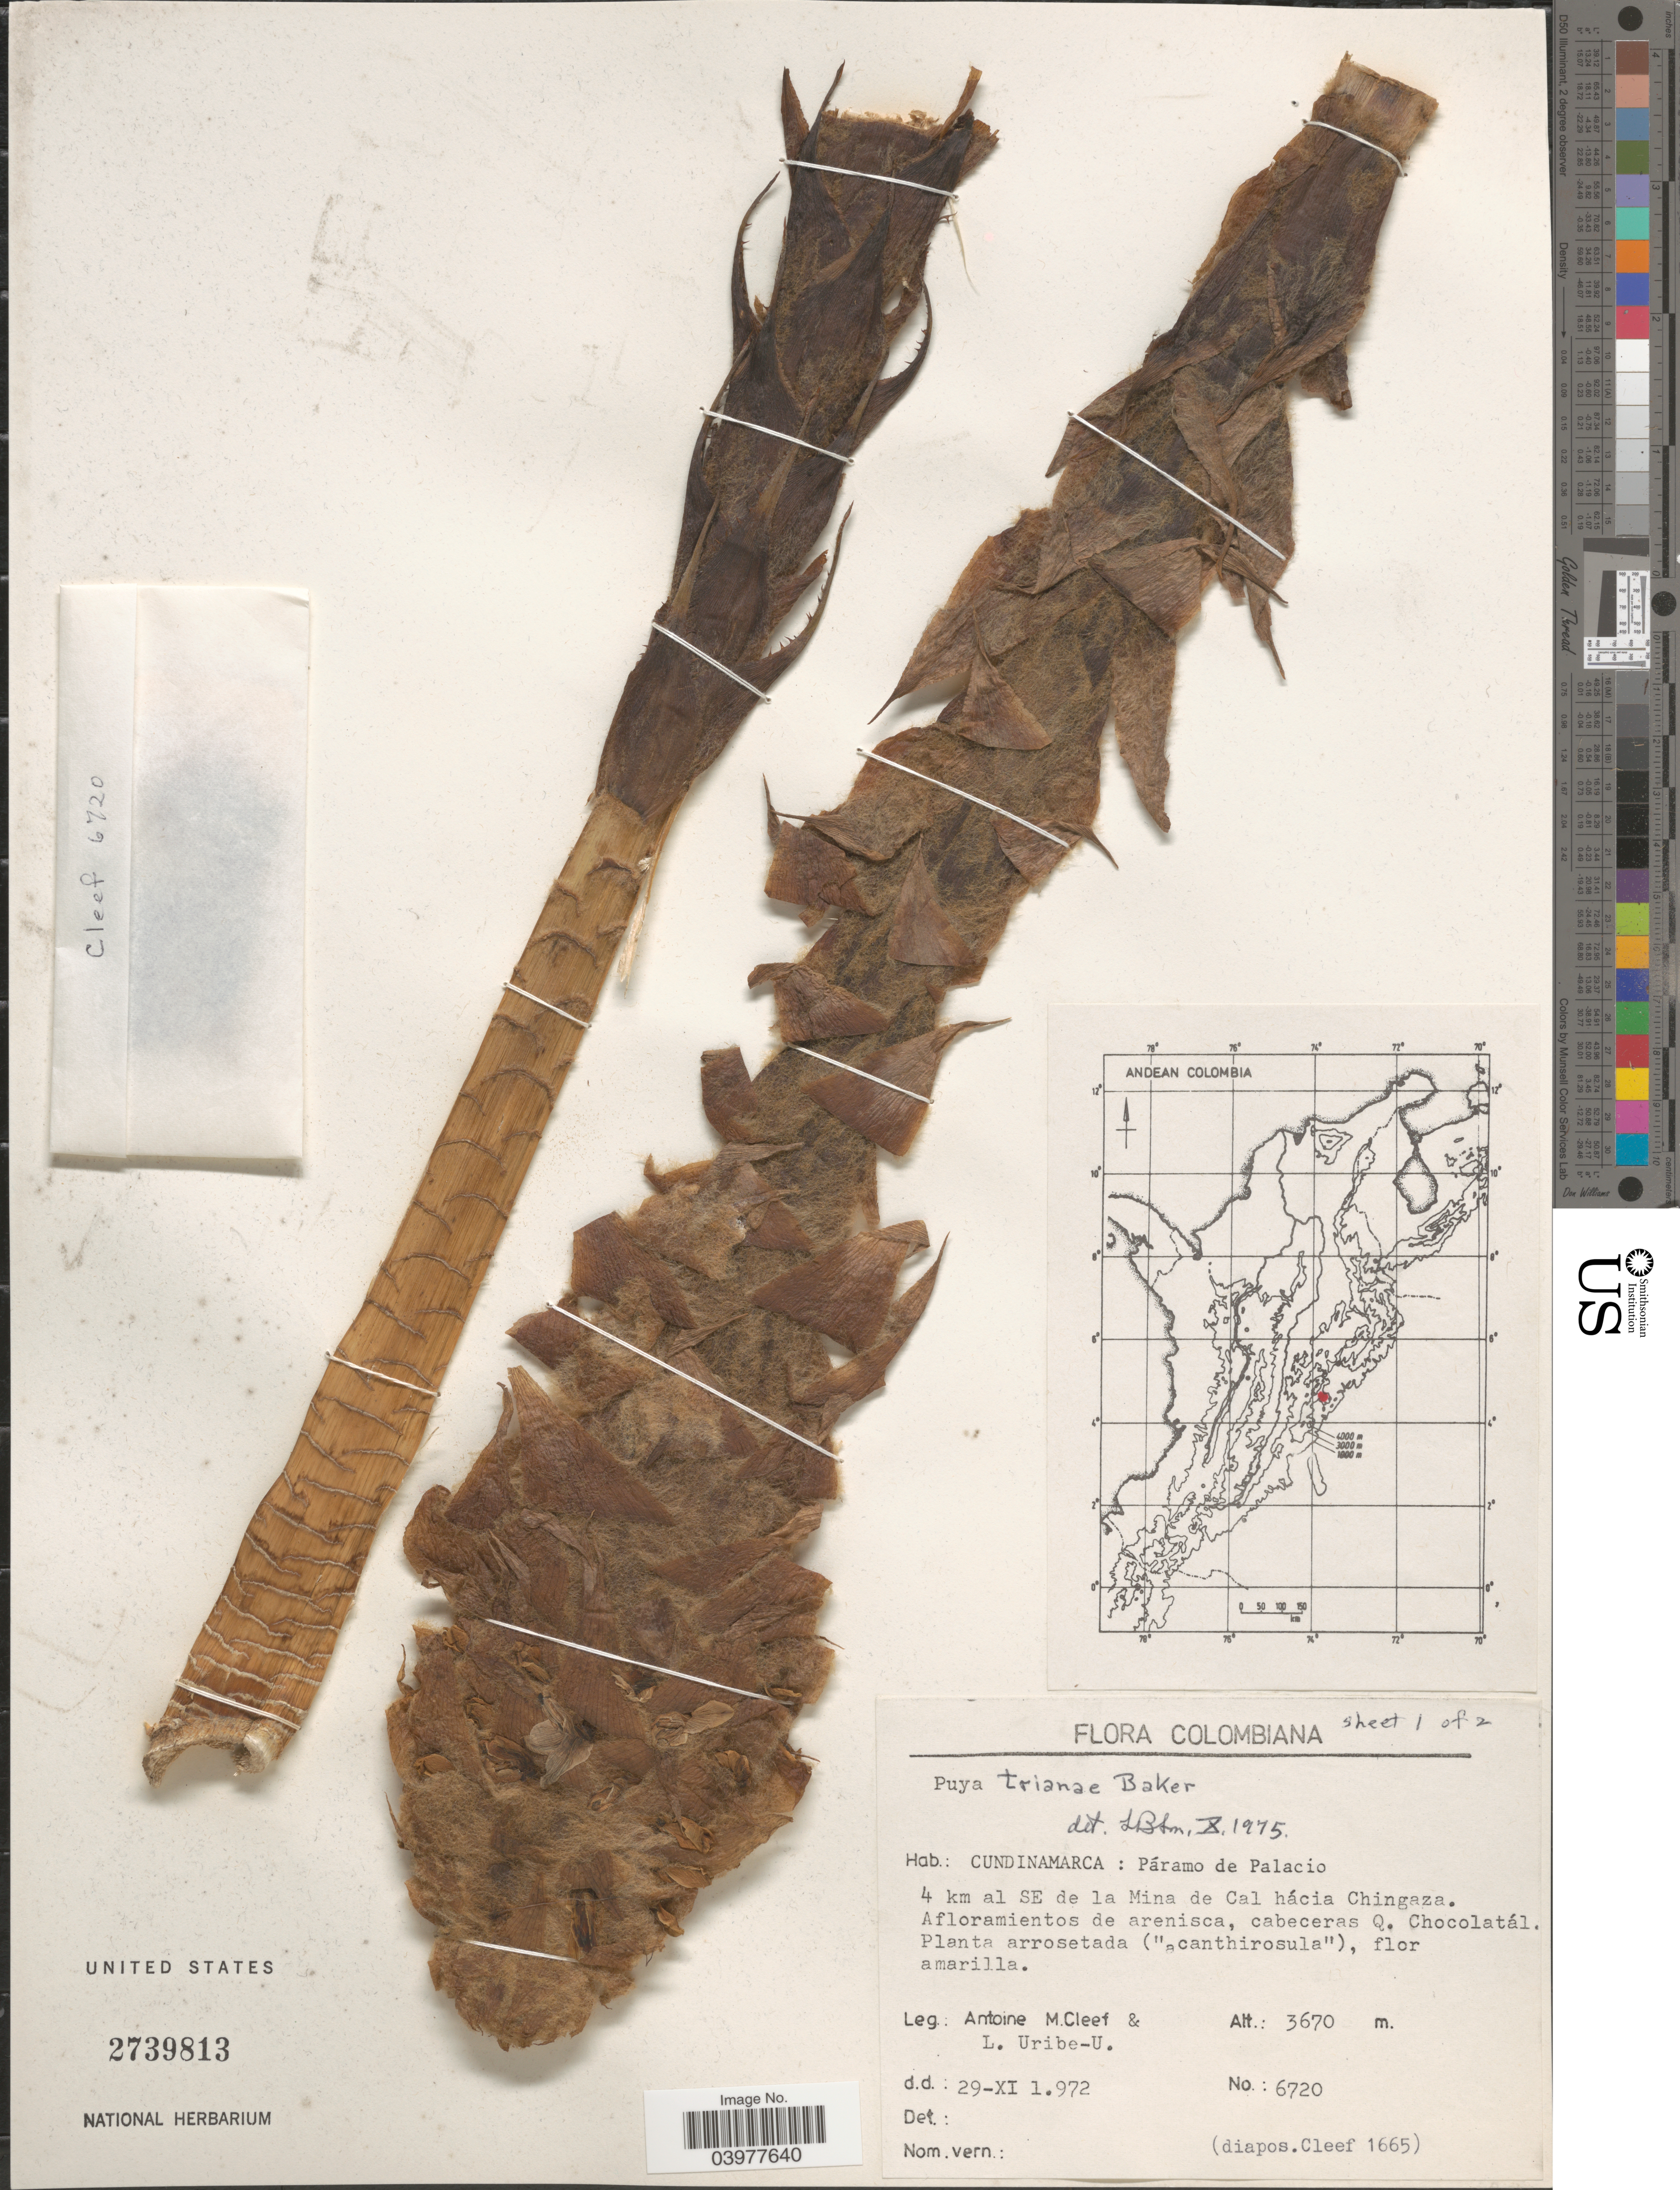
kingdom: Plantae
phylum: Tracheophyta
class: Liliopsida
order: Poales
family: Bromeliaceae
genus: Puya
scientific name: Puya trianae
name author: Baker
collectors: A. M. Cleef & L. Uribe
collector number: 6720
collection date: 1972-11-29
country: Colombia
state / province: Cundinamarca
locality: Páramo de Palacio. 4 km al SE de la Mina de Cal hácia Chingaza.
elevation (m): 3670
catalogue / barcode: US 2739813